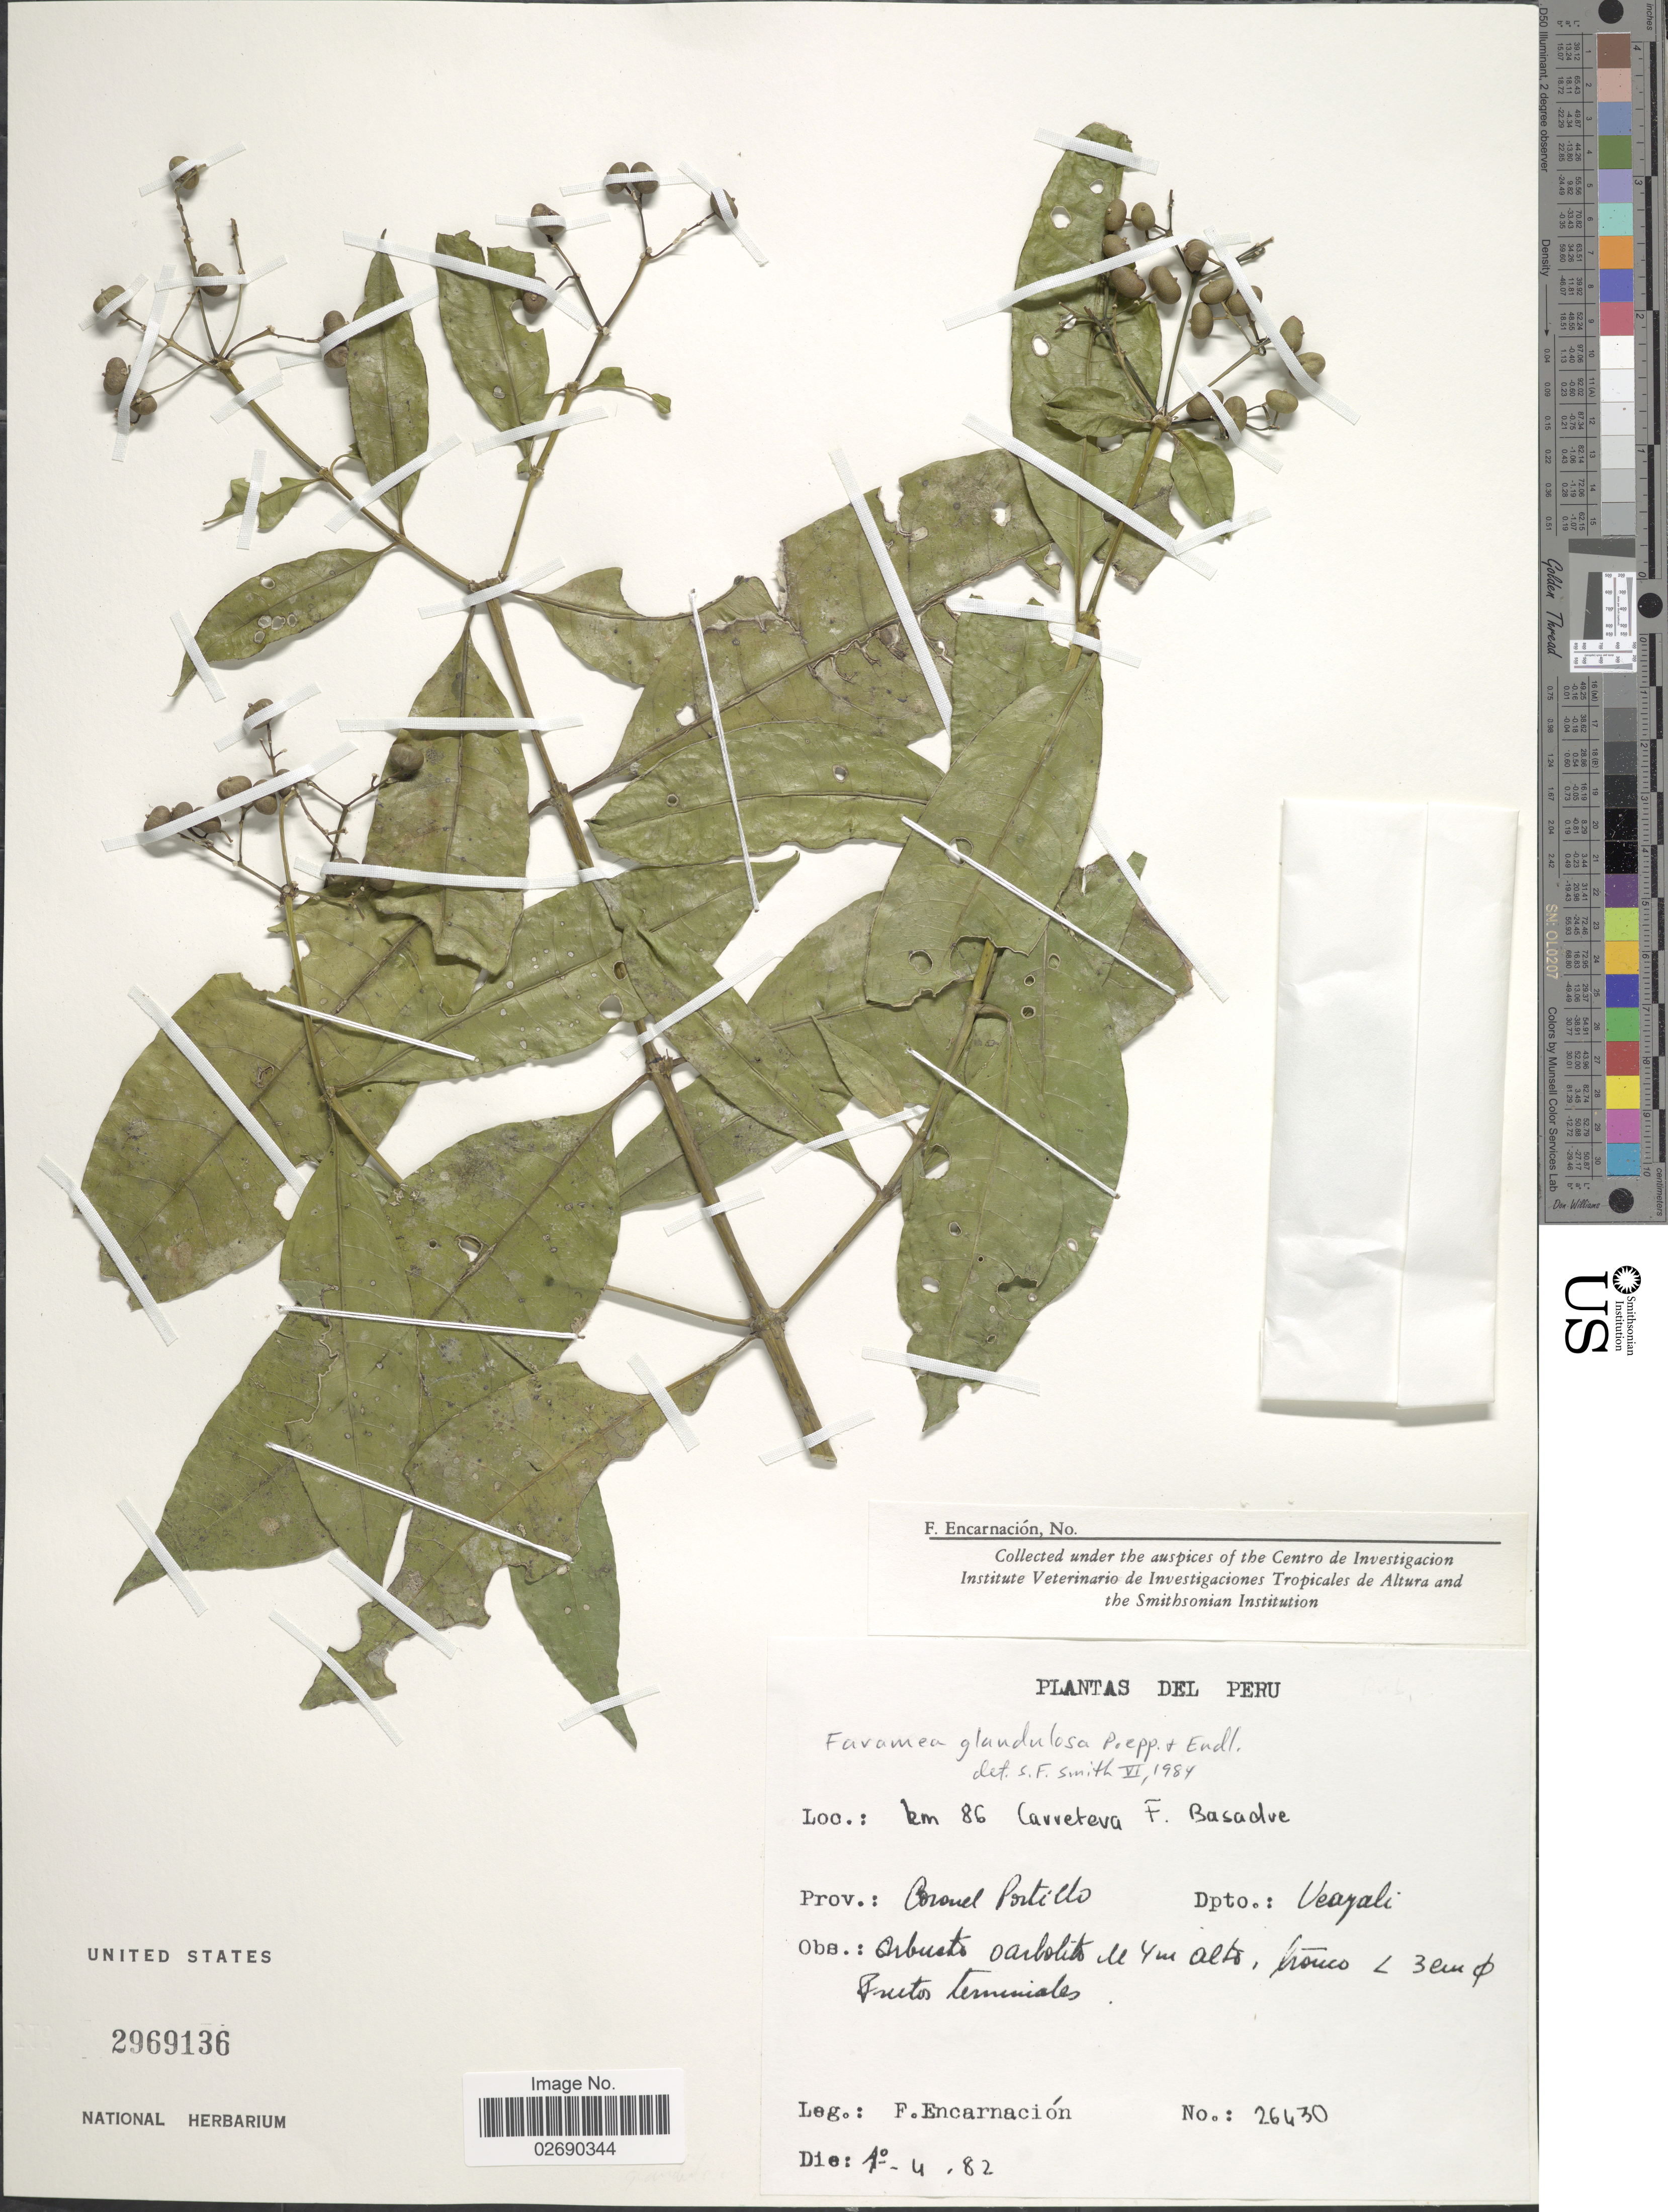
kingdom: Plantae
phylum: Tracheophyta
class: Magnoliopsida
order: Gentianales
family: Rubiaceae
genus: Faramea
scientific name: Faramea glandulosa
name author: Poepp.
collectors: F. Encarnación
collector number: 26430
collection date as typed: Transcribed d/m/y: 1/4/82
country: Peru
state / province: Ucayali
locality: Km 86 Carretera F. Basadre, Prov. Coronel Portillo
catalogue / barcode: US 2969136